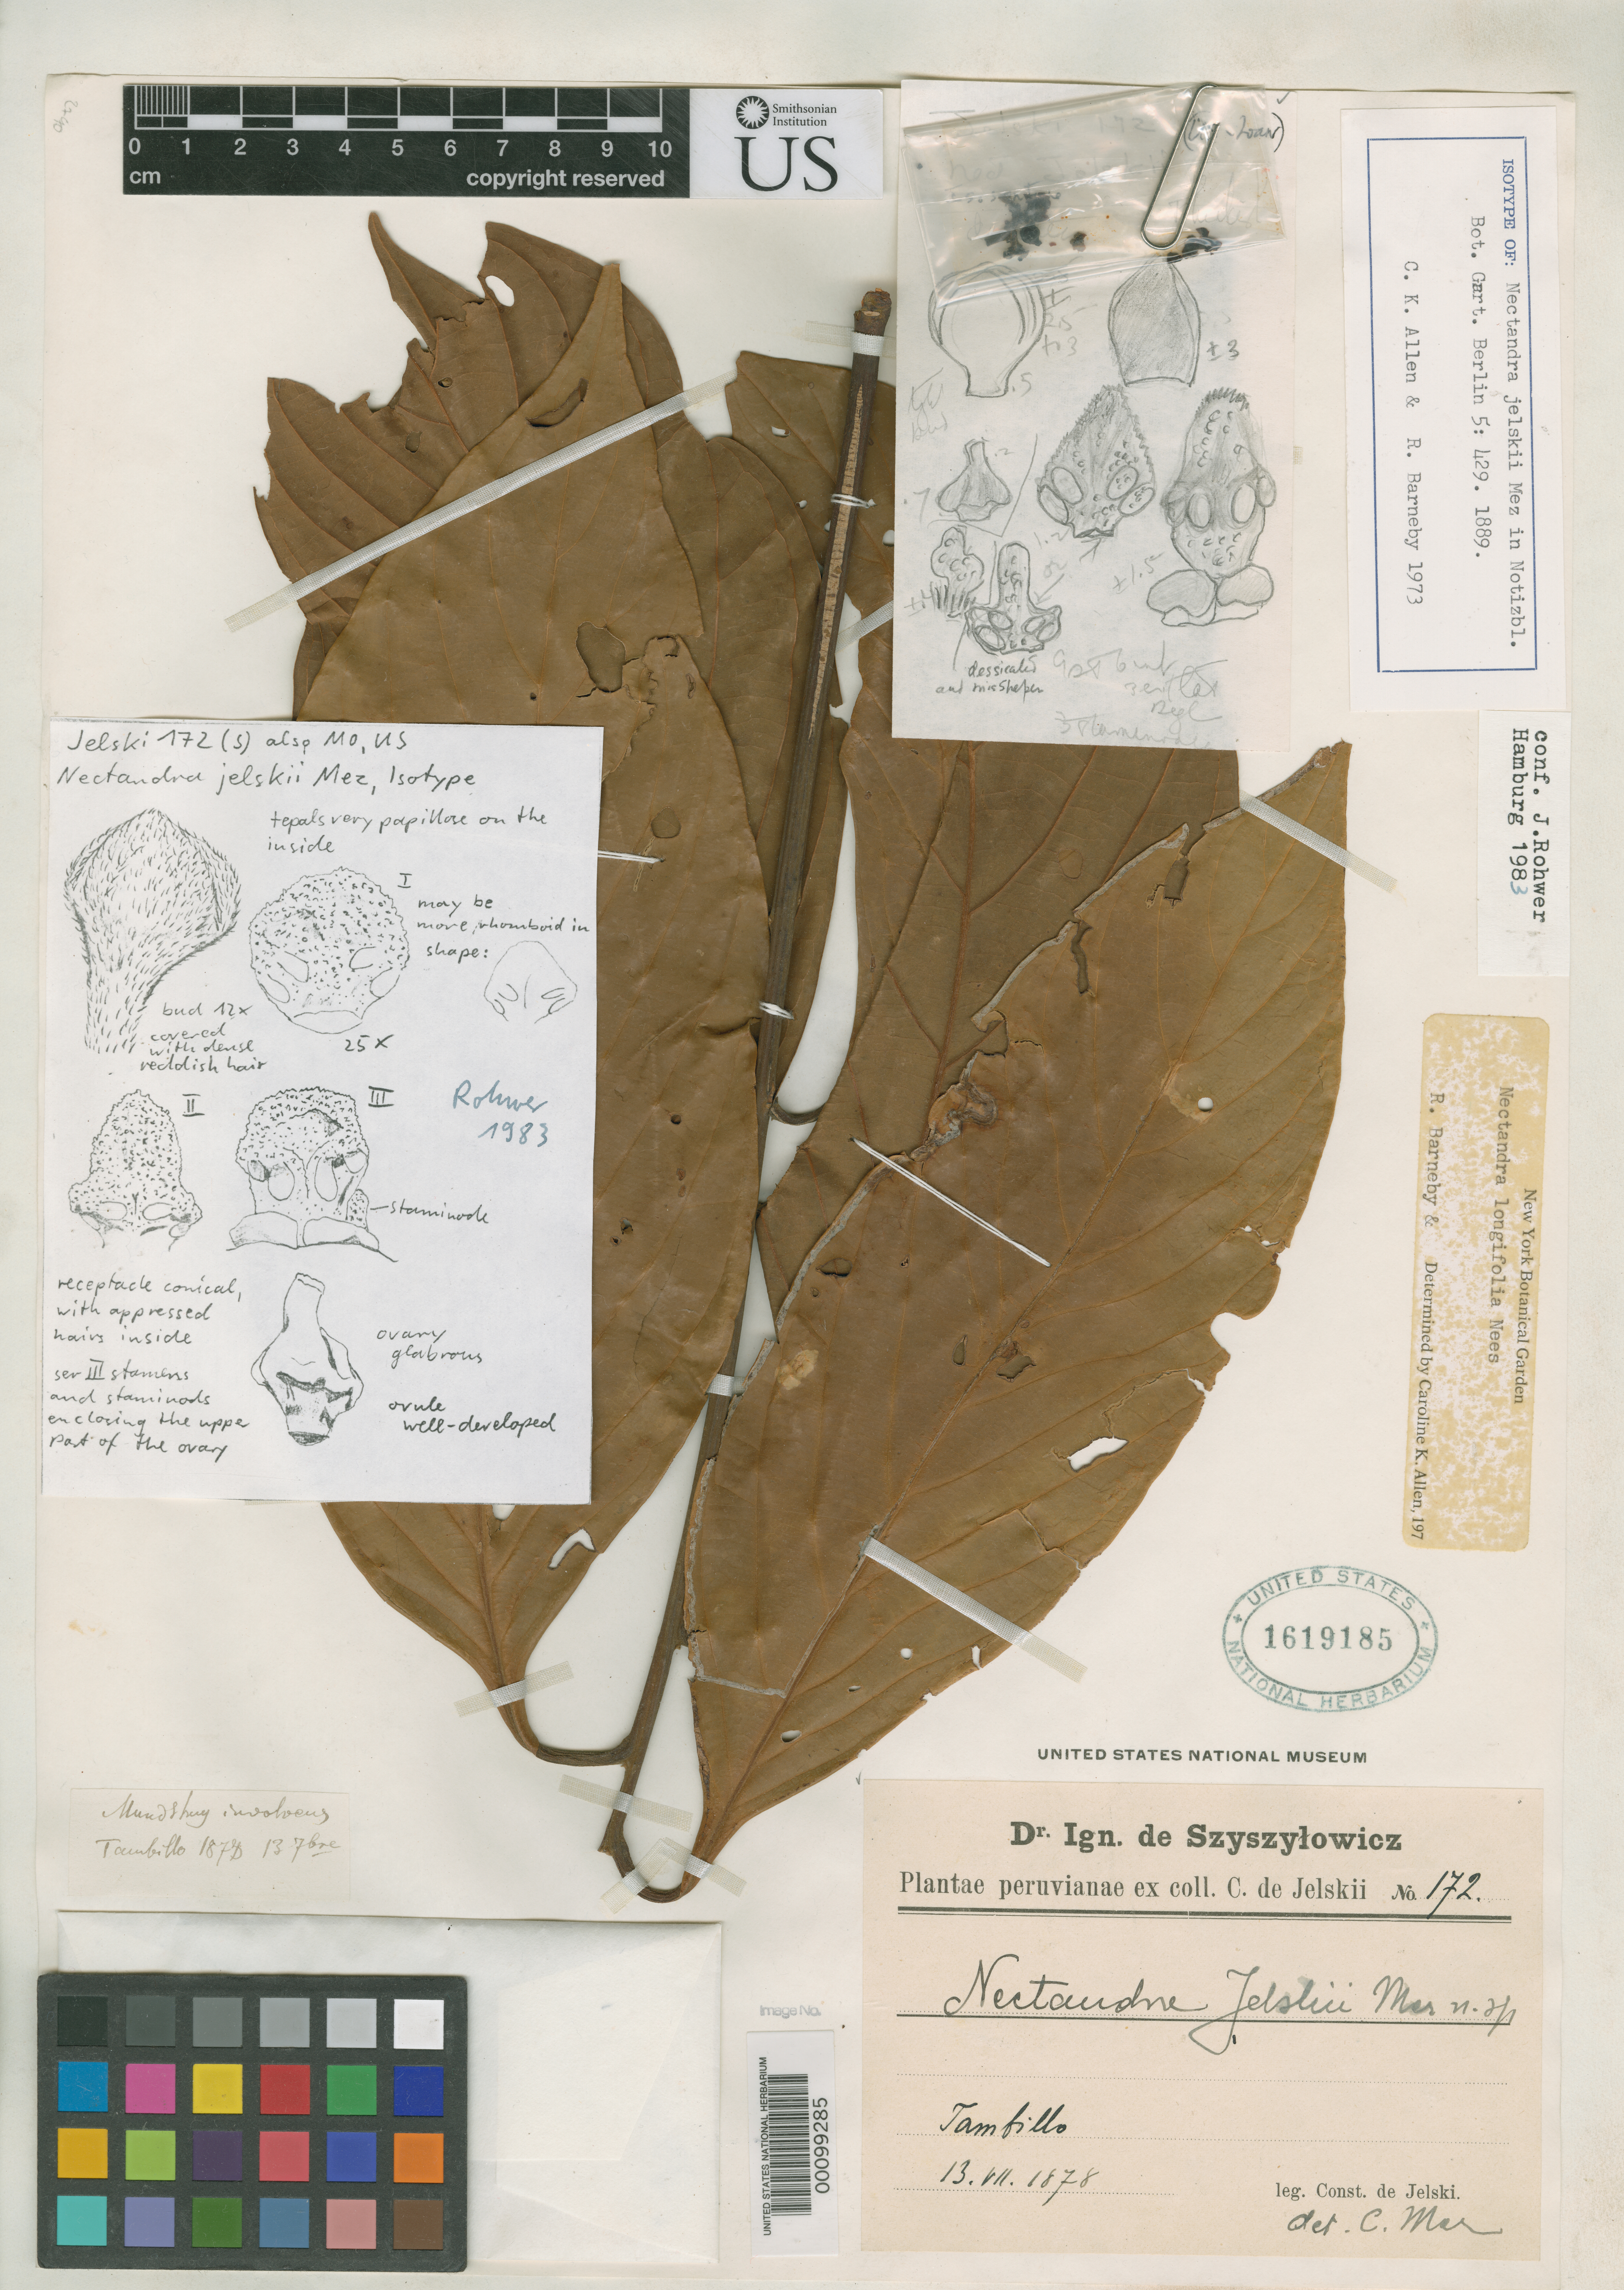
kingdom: Plantae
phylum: Tracheophyta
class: Magnoliopsida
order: Laurales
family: Lauraceae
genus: Nectandra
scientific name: Nectandra jelskii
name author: Mez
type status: Isotype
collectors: C. von Jelski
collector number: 172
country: Peru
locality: Tambillo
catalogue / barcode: US 1619185